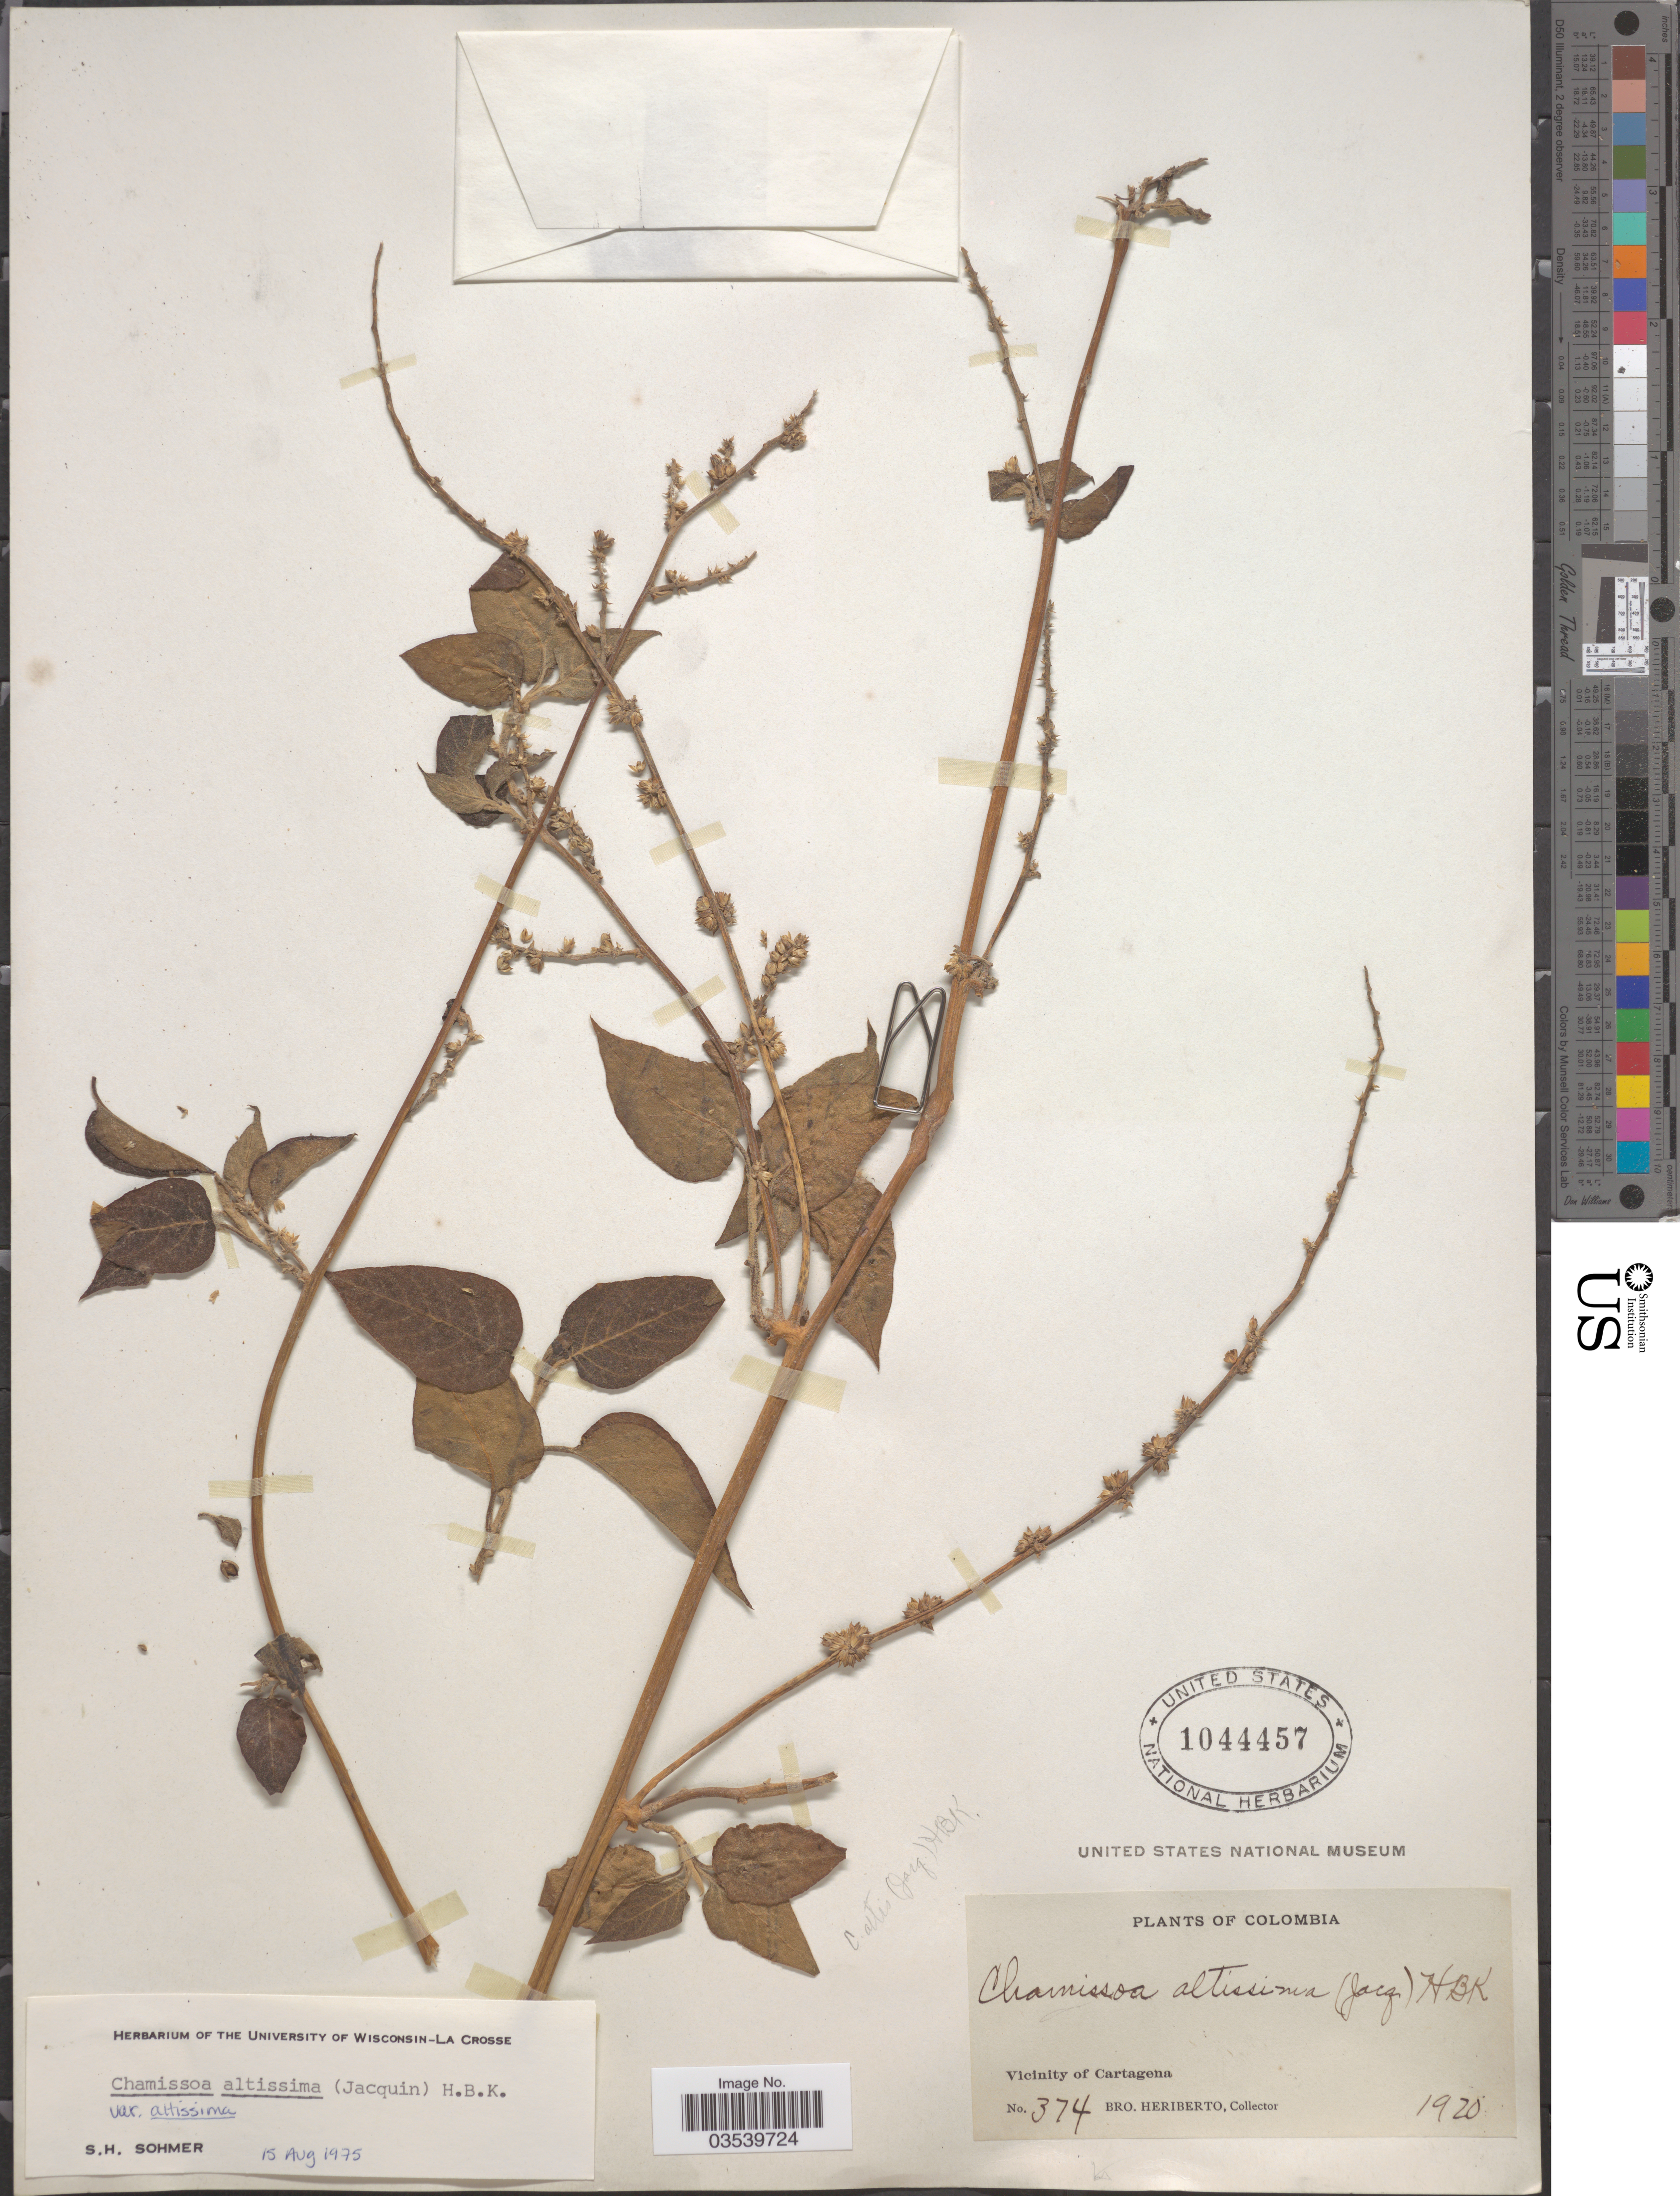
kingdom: Plantae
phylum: Tracheophyta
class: Magnoliopsida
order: Caryophyllales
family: Amaranthaceae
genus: Chamissoa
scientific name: Chamissoa altissima var. altissima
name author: (Jacq.) Kunth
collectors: B. Heriberto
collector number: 374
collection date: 1920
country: Colombia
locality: Vicinity of Cartagena.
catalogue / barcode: US 1044457